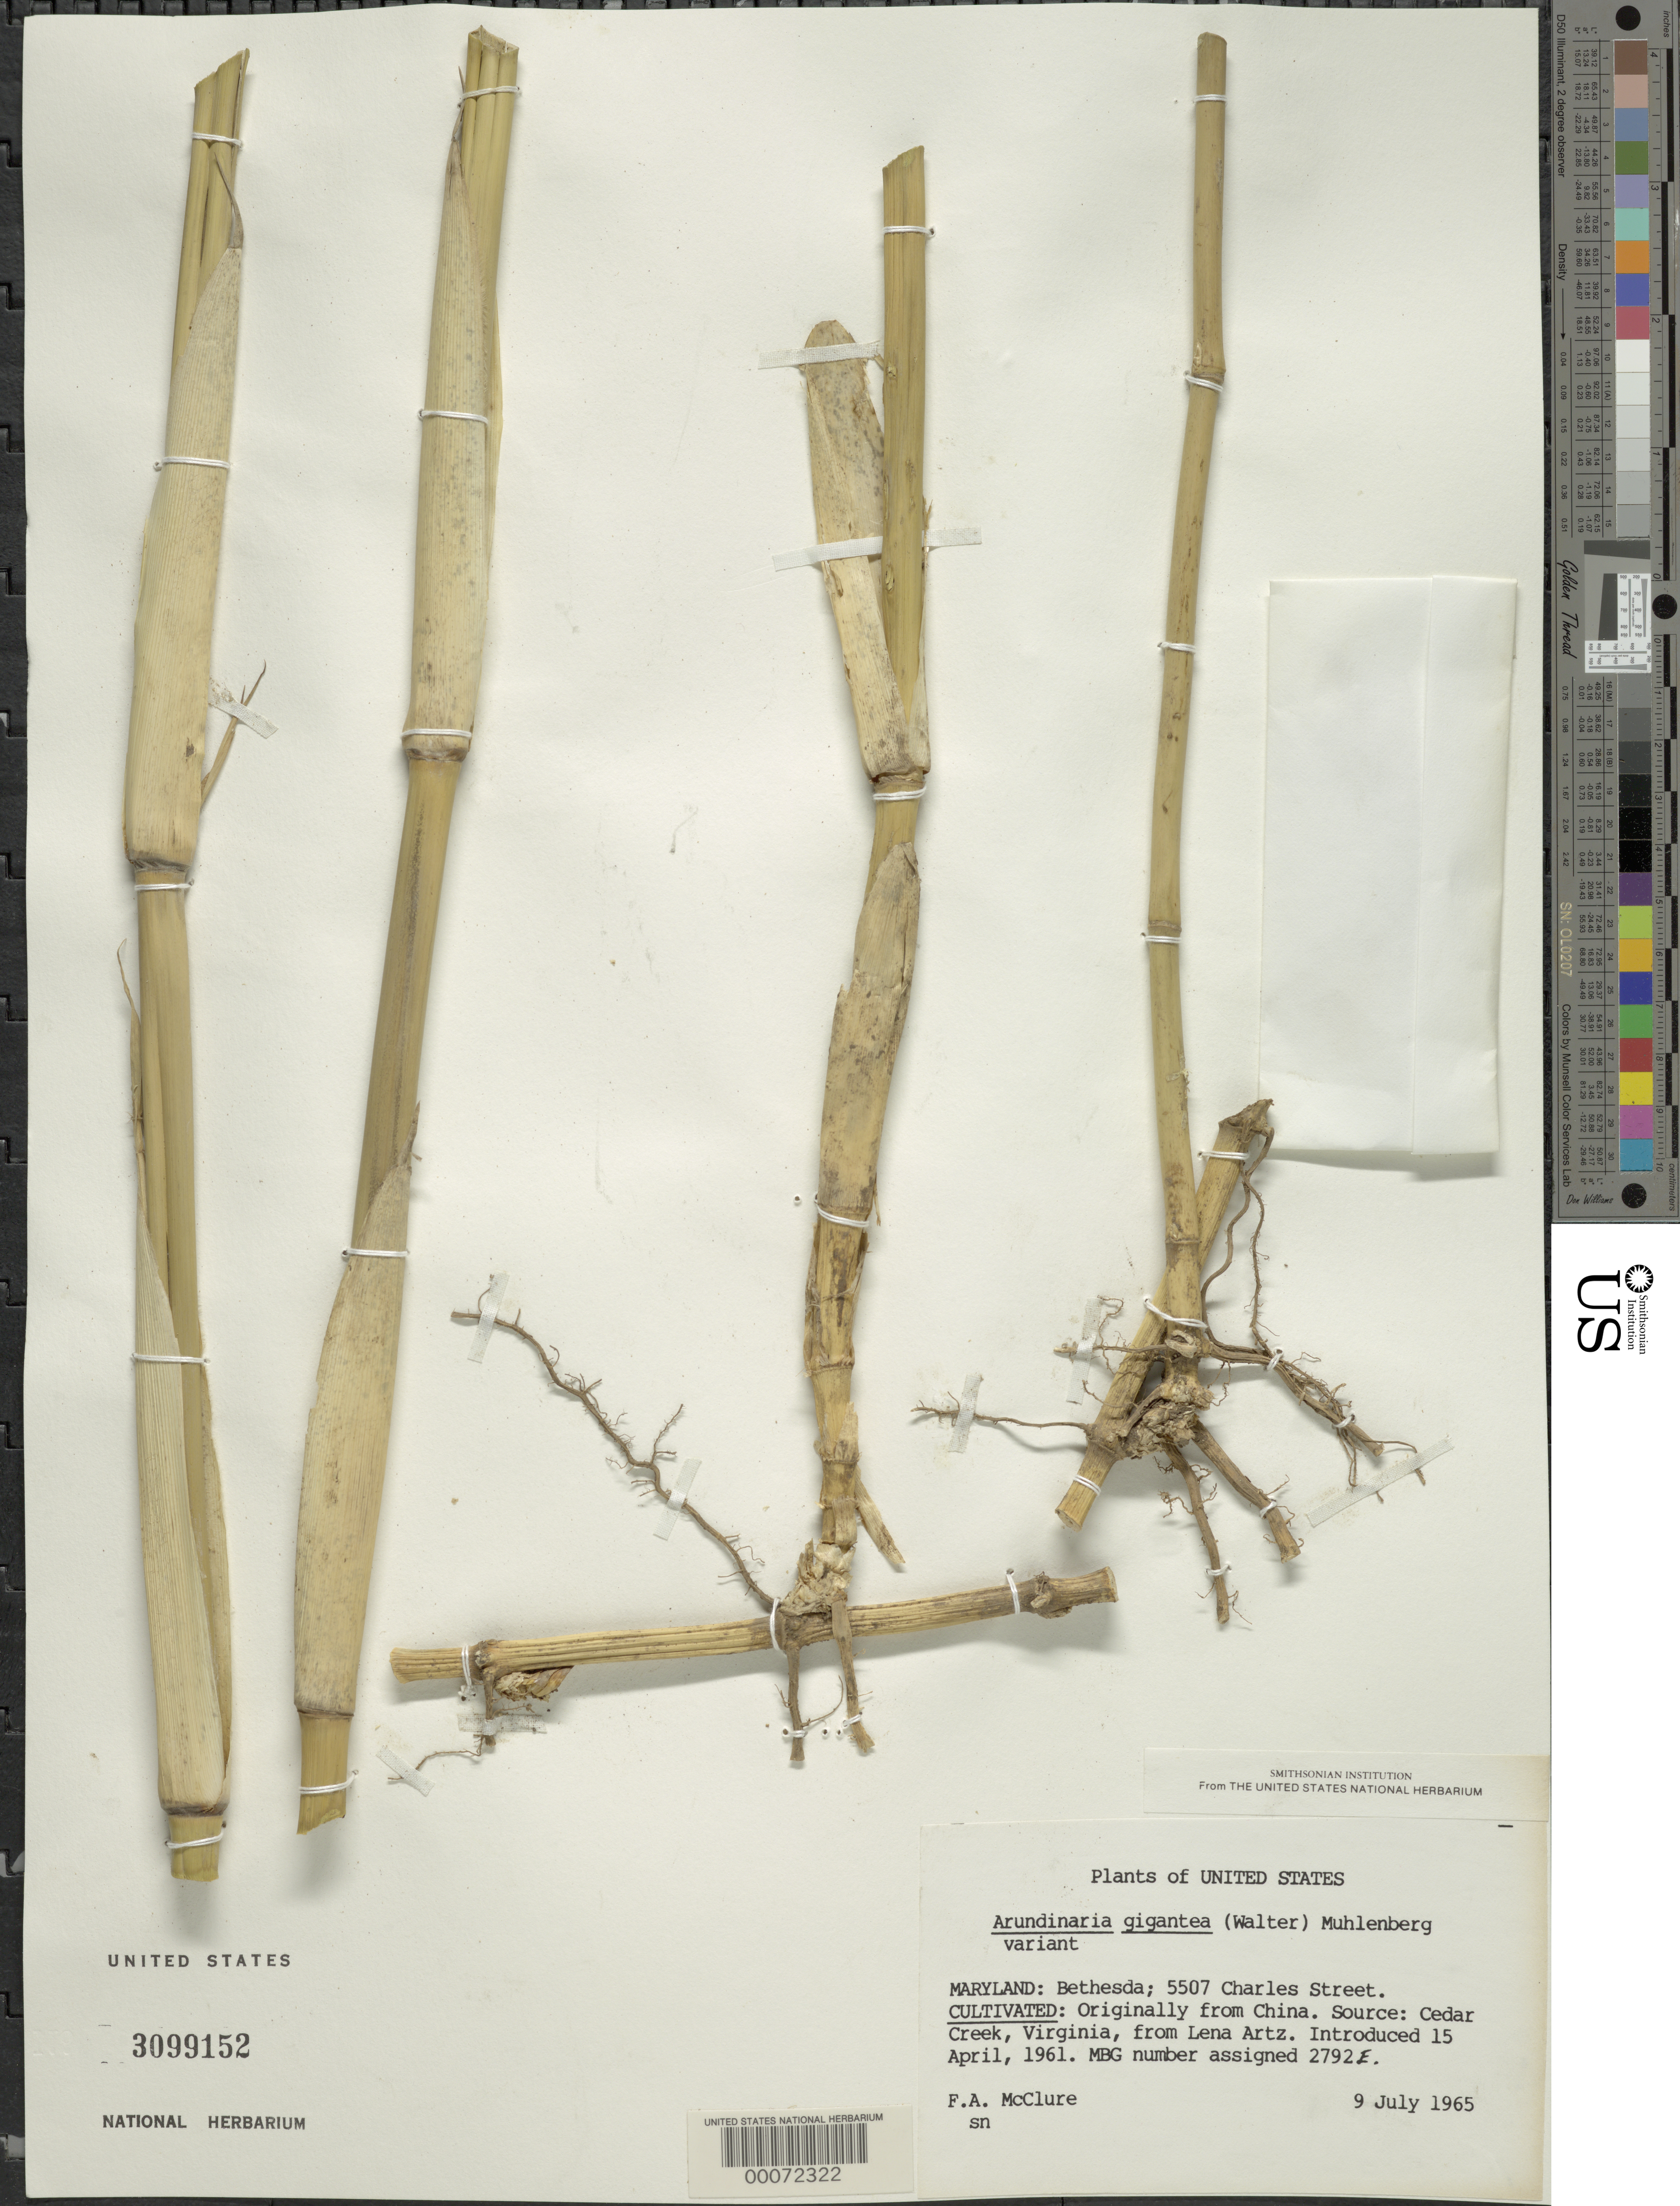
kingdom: Plantae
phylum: Tracheophyta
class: Liliopsida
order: Poales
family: Poaceae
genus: Arundinaria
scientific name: Arundinaria gigantea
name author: (Walter) Muhl.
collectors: F. A. McClure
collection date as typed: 09 Jul 1965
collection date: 1965-07-09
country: United States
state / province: Maryland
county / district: Montgomery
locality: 5507 Charles Street, Bethesda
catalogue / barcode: US 3099152